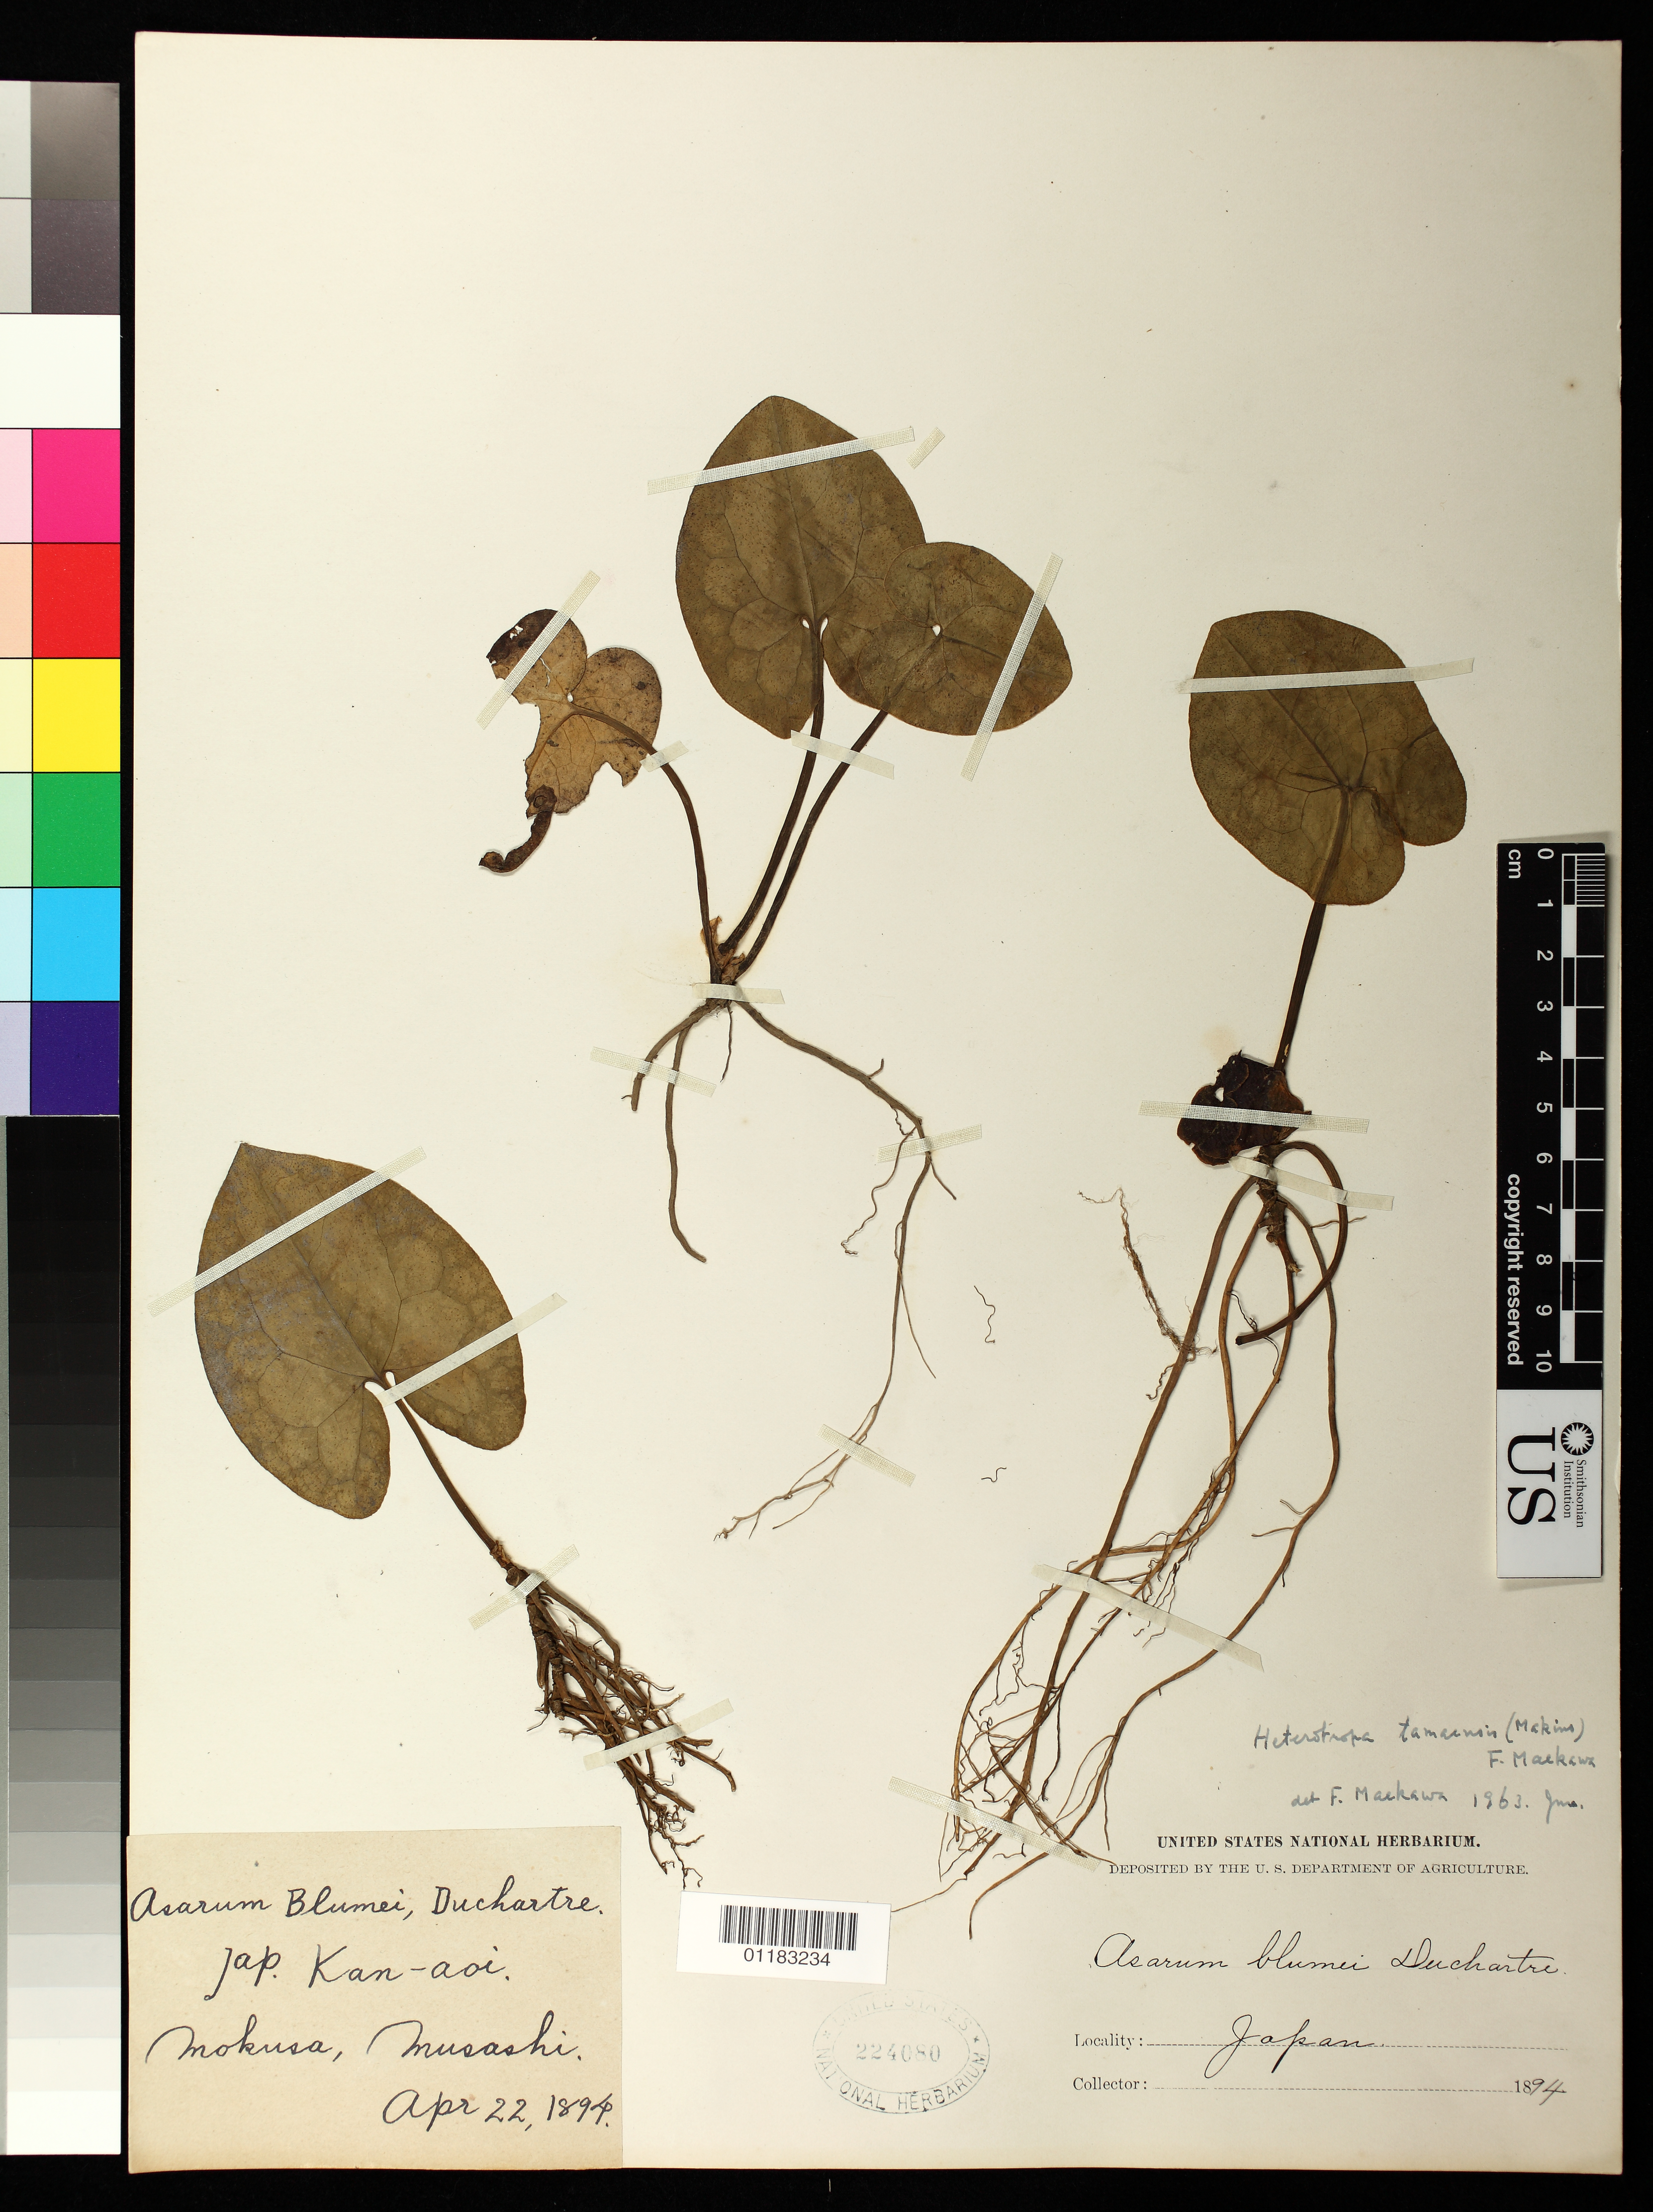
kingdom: Plantae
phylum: Tracheophyta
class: Magnoliopsida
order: Piperales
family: Aristolochiaceae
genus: Asarum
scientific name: Asarum tamaense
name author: Makino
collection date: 1894-04-22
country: Japan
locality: Musashi, Mokusa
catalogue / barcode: US 224080